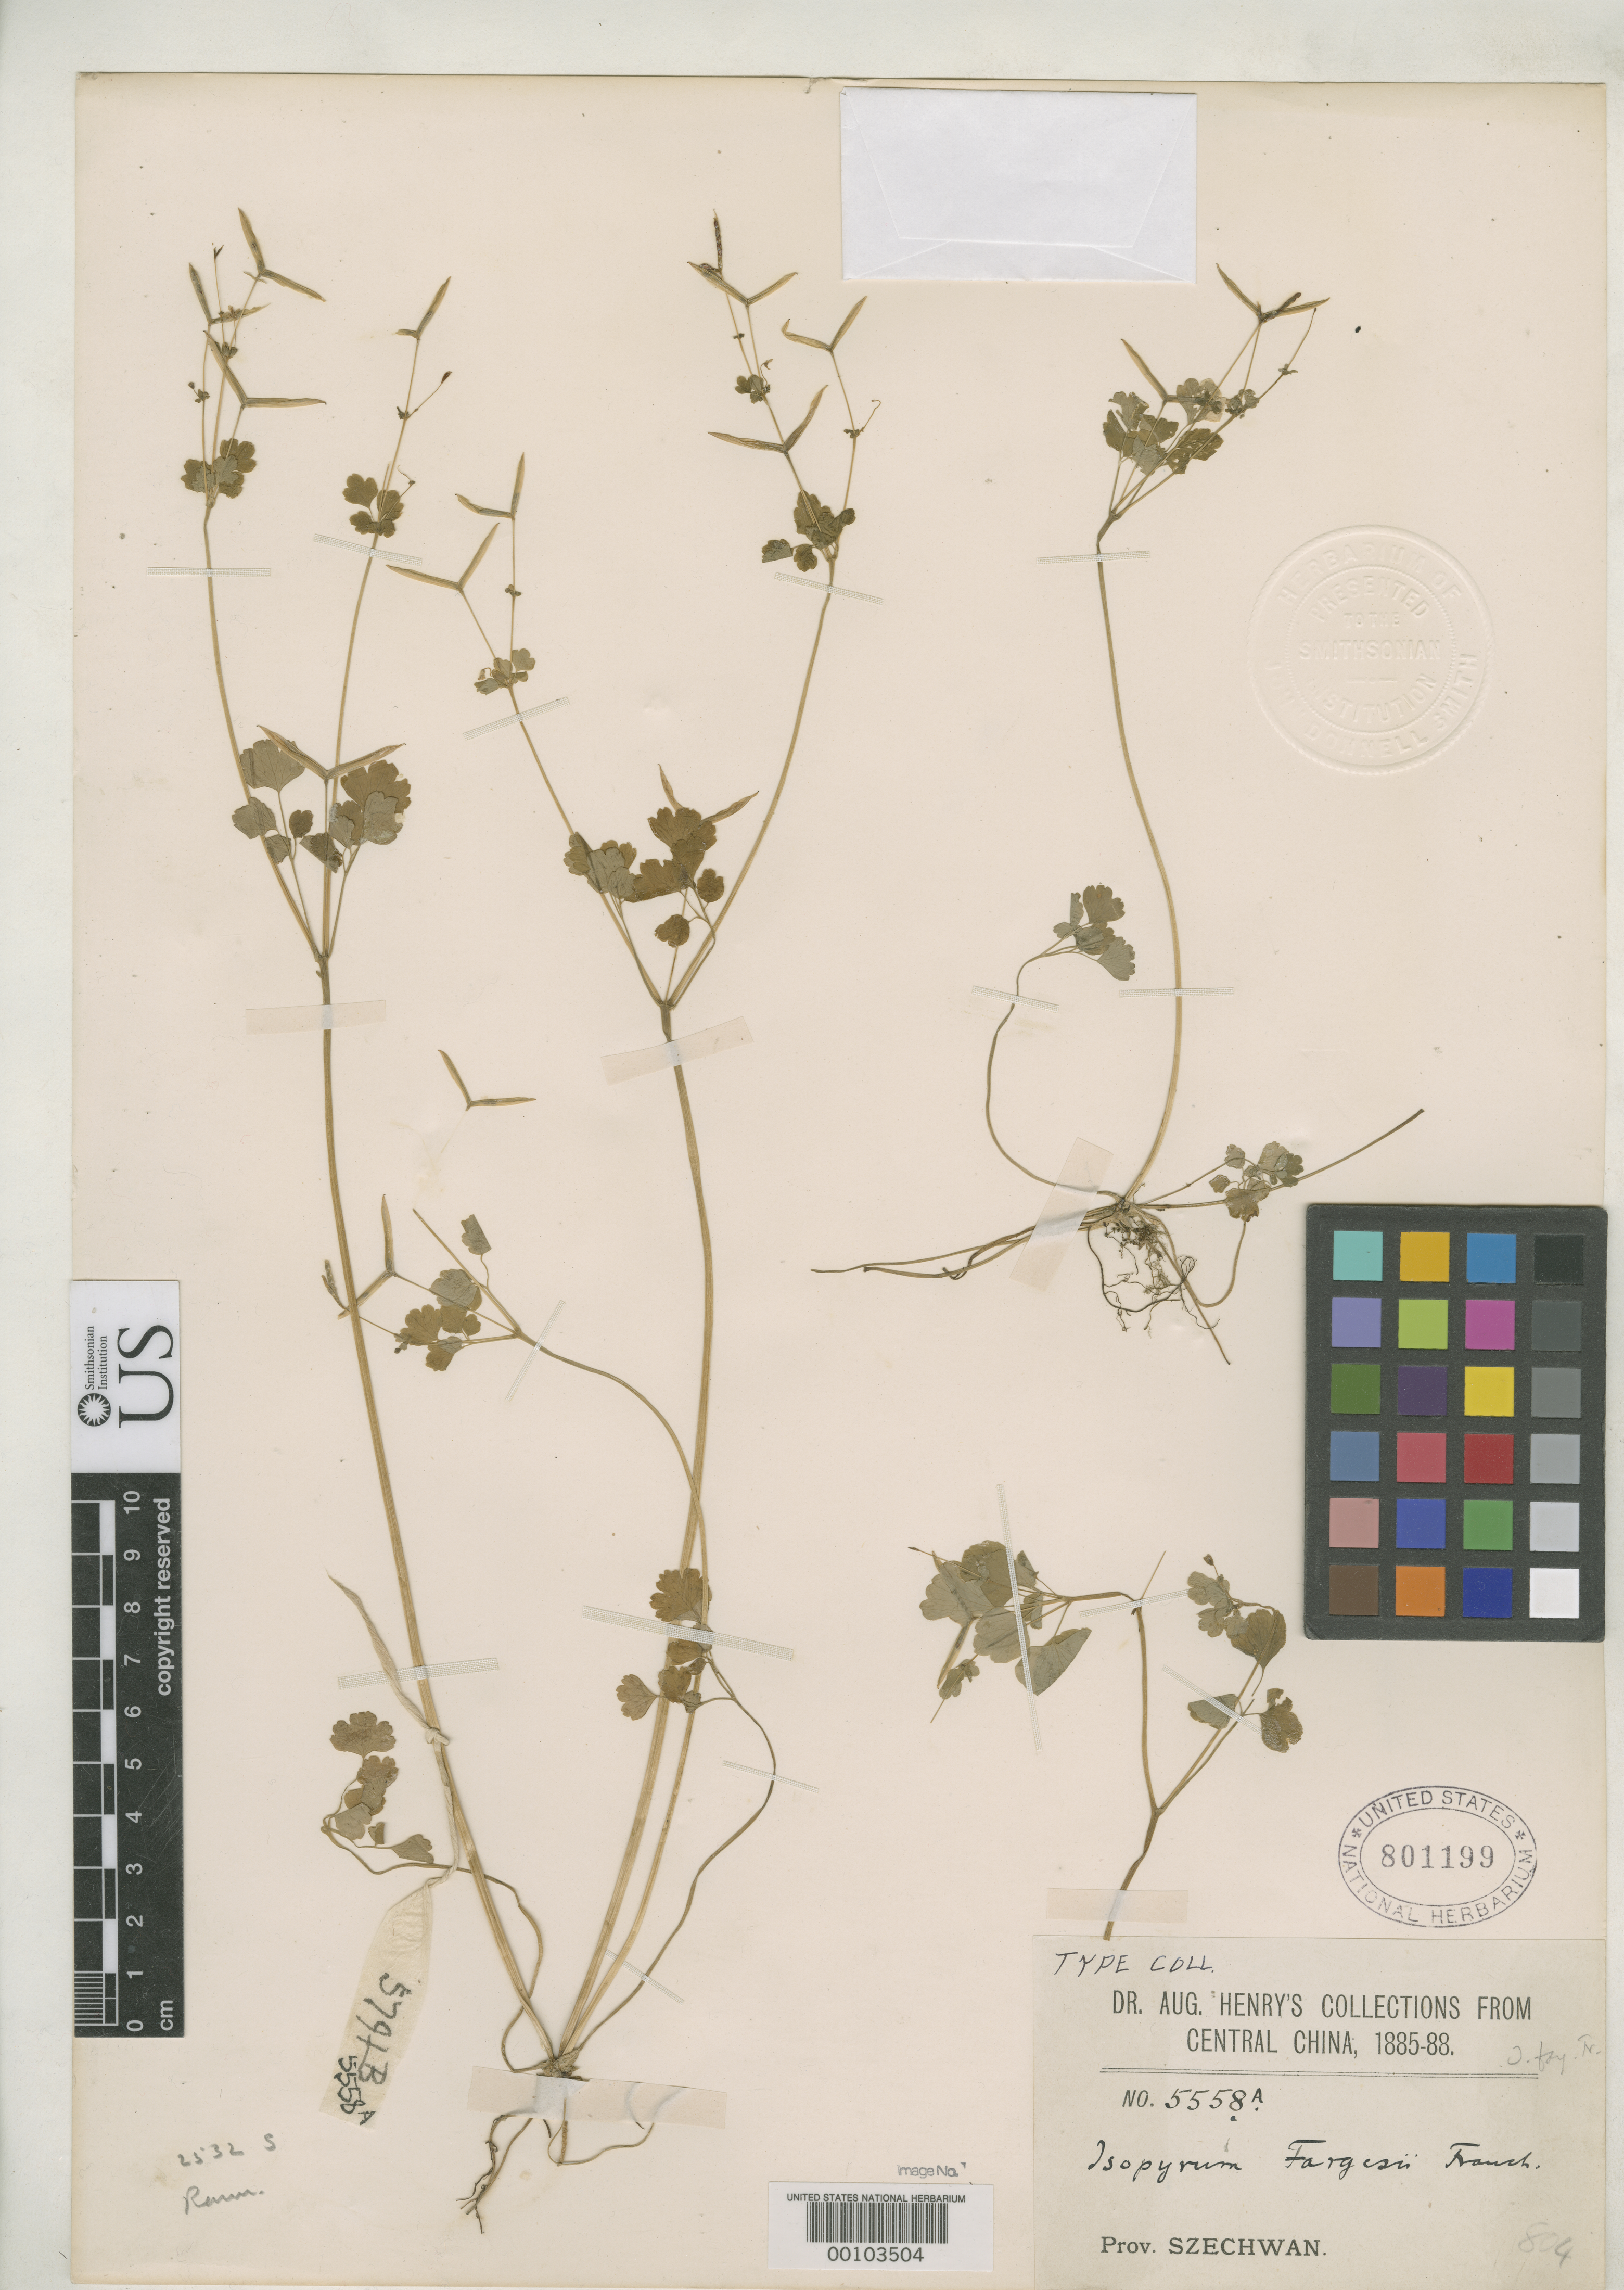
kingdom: Plantae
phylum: Tracheophyta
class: Magnoliopsida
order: Ranunculales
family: Ranunculaceae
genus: Isopyrum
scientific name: Isopyrum fargesii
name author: Franch.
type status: Type Collection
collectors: A. Henry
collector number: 5558 A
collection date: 1885/1888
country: China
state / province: Sichuan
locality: Central China. Prov. Szechwan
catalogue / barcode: US 801199